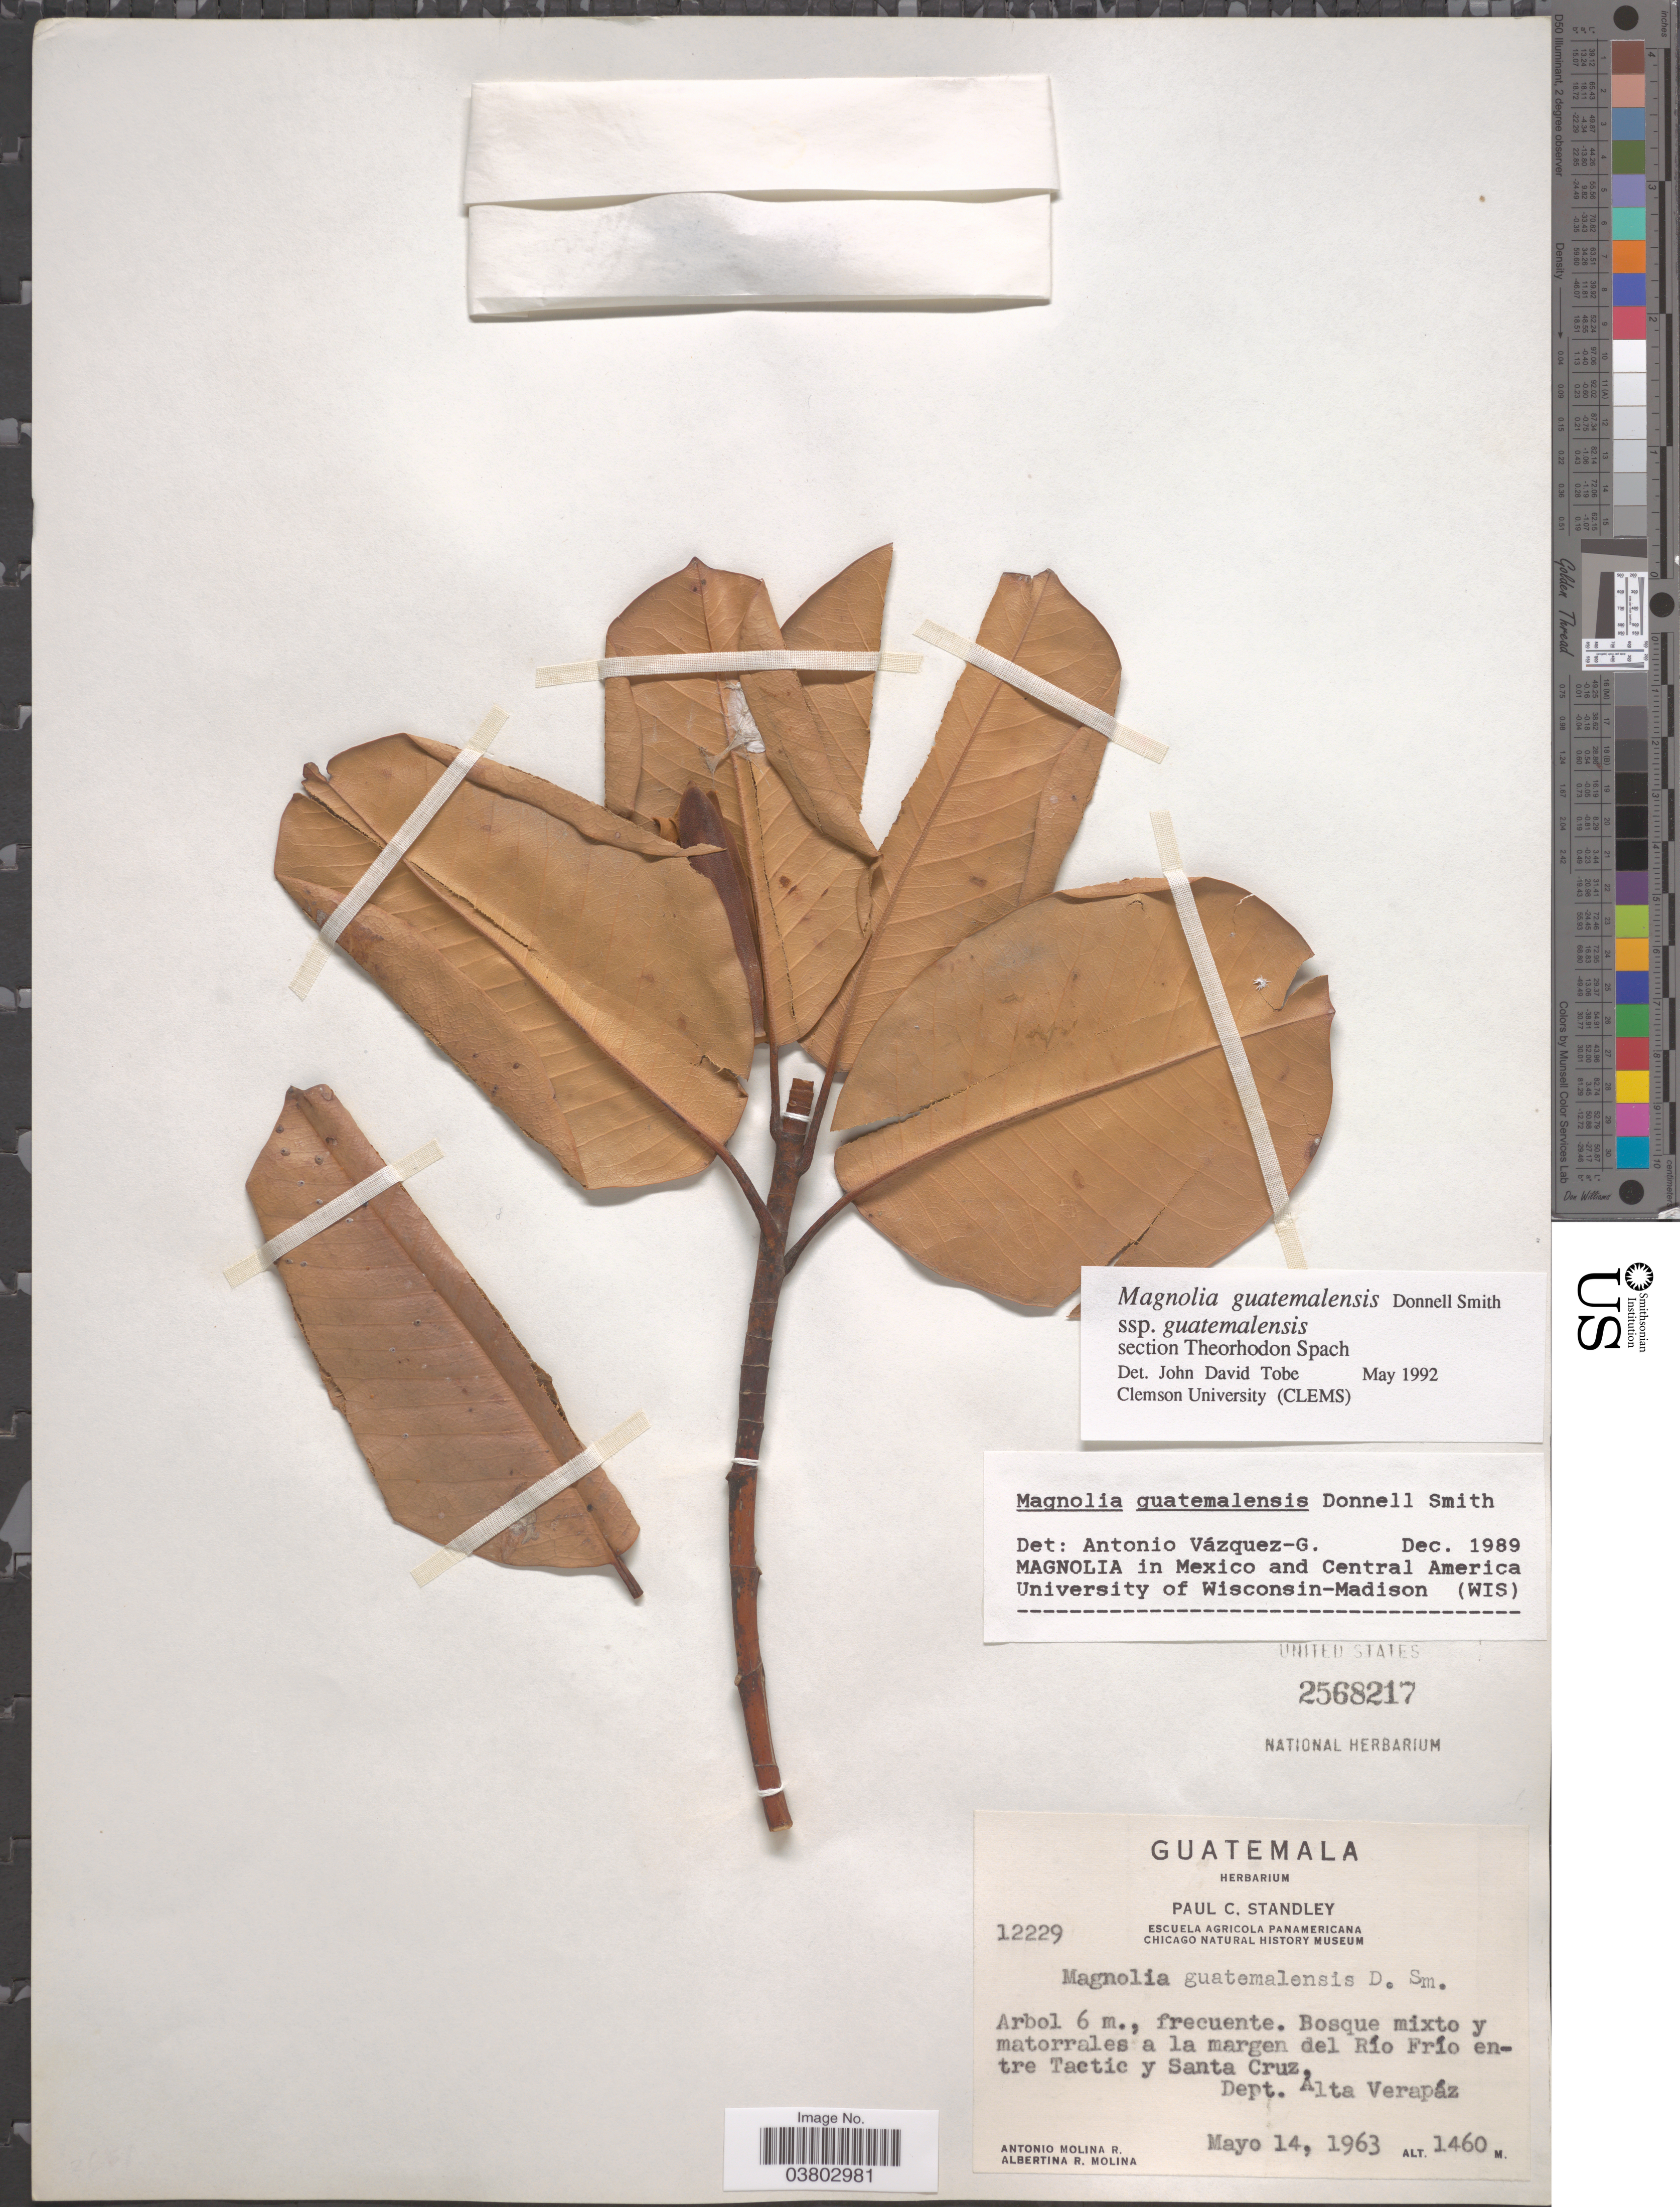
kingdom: Plantae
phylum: Tracheophyta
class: Magnoliopsida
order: Magnoliales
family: Magnoliaceae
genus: Magnolia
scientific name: Magnolia guatemalensis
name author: Donn. Sm.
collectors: A. Molina R. & A. R. Molina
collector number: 12229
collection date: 1963-05-14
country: Guatemala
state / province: Alta Verapaz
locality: Bosque mixto y matorrales a la margen del Río Frío entre Tactic y Santa Cruz, Dept. Alta Verapáz.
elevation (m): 1460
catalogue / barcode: US 2568217